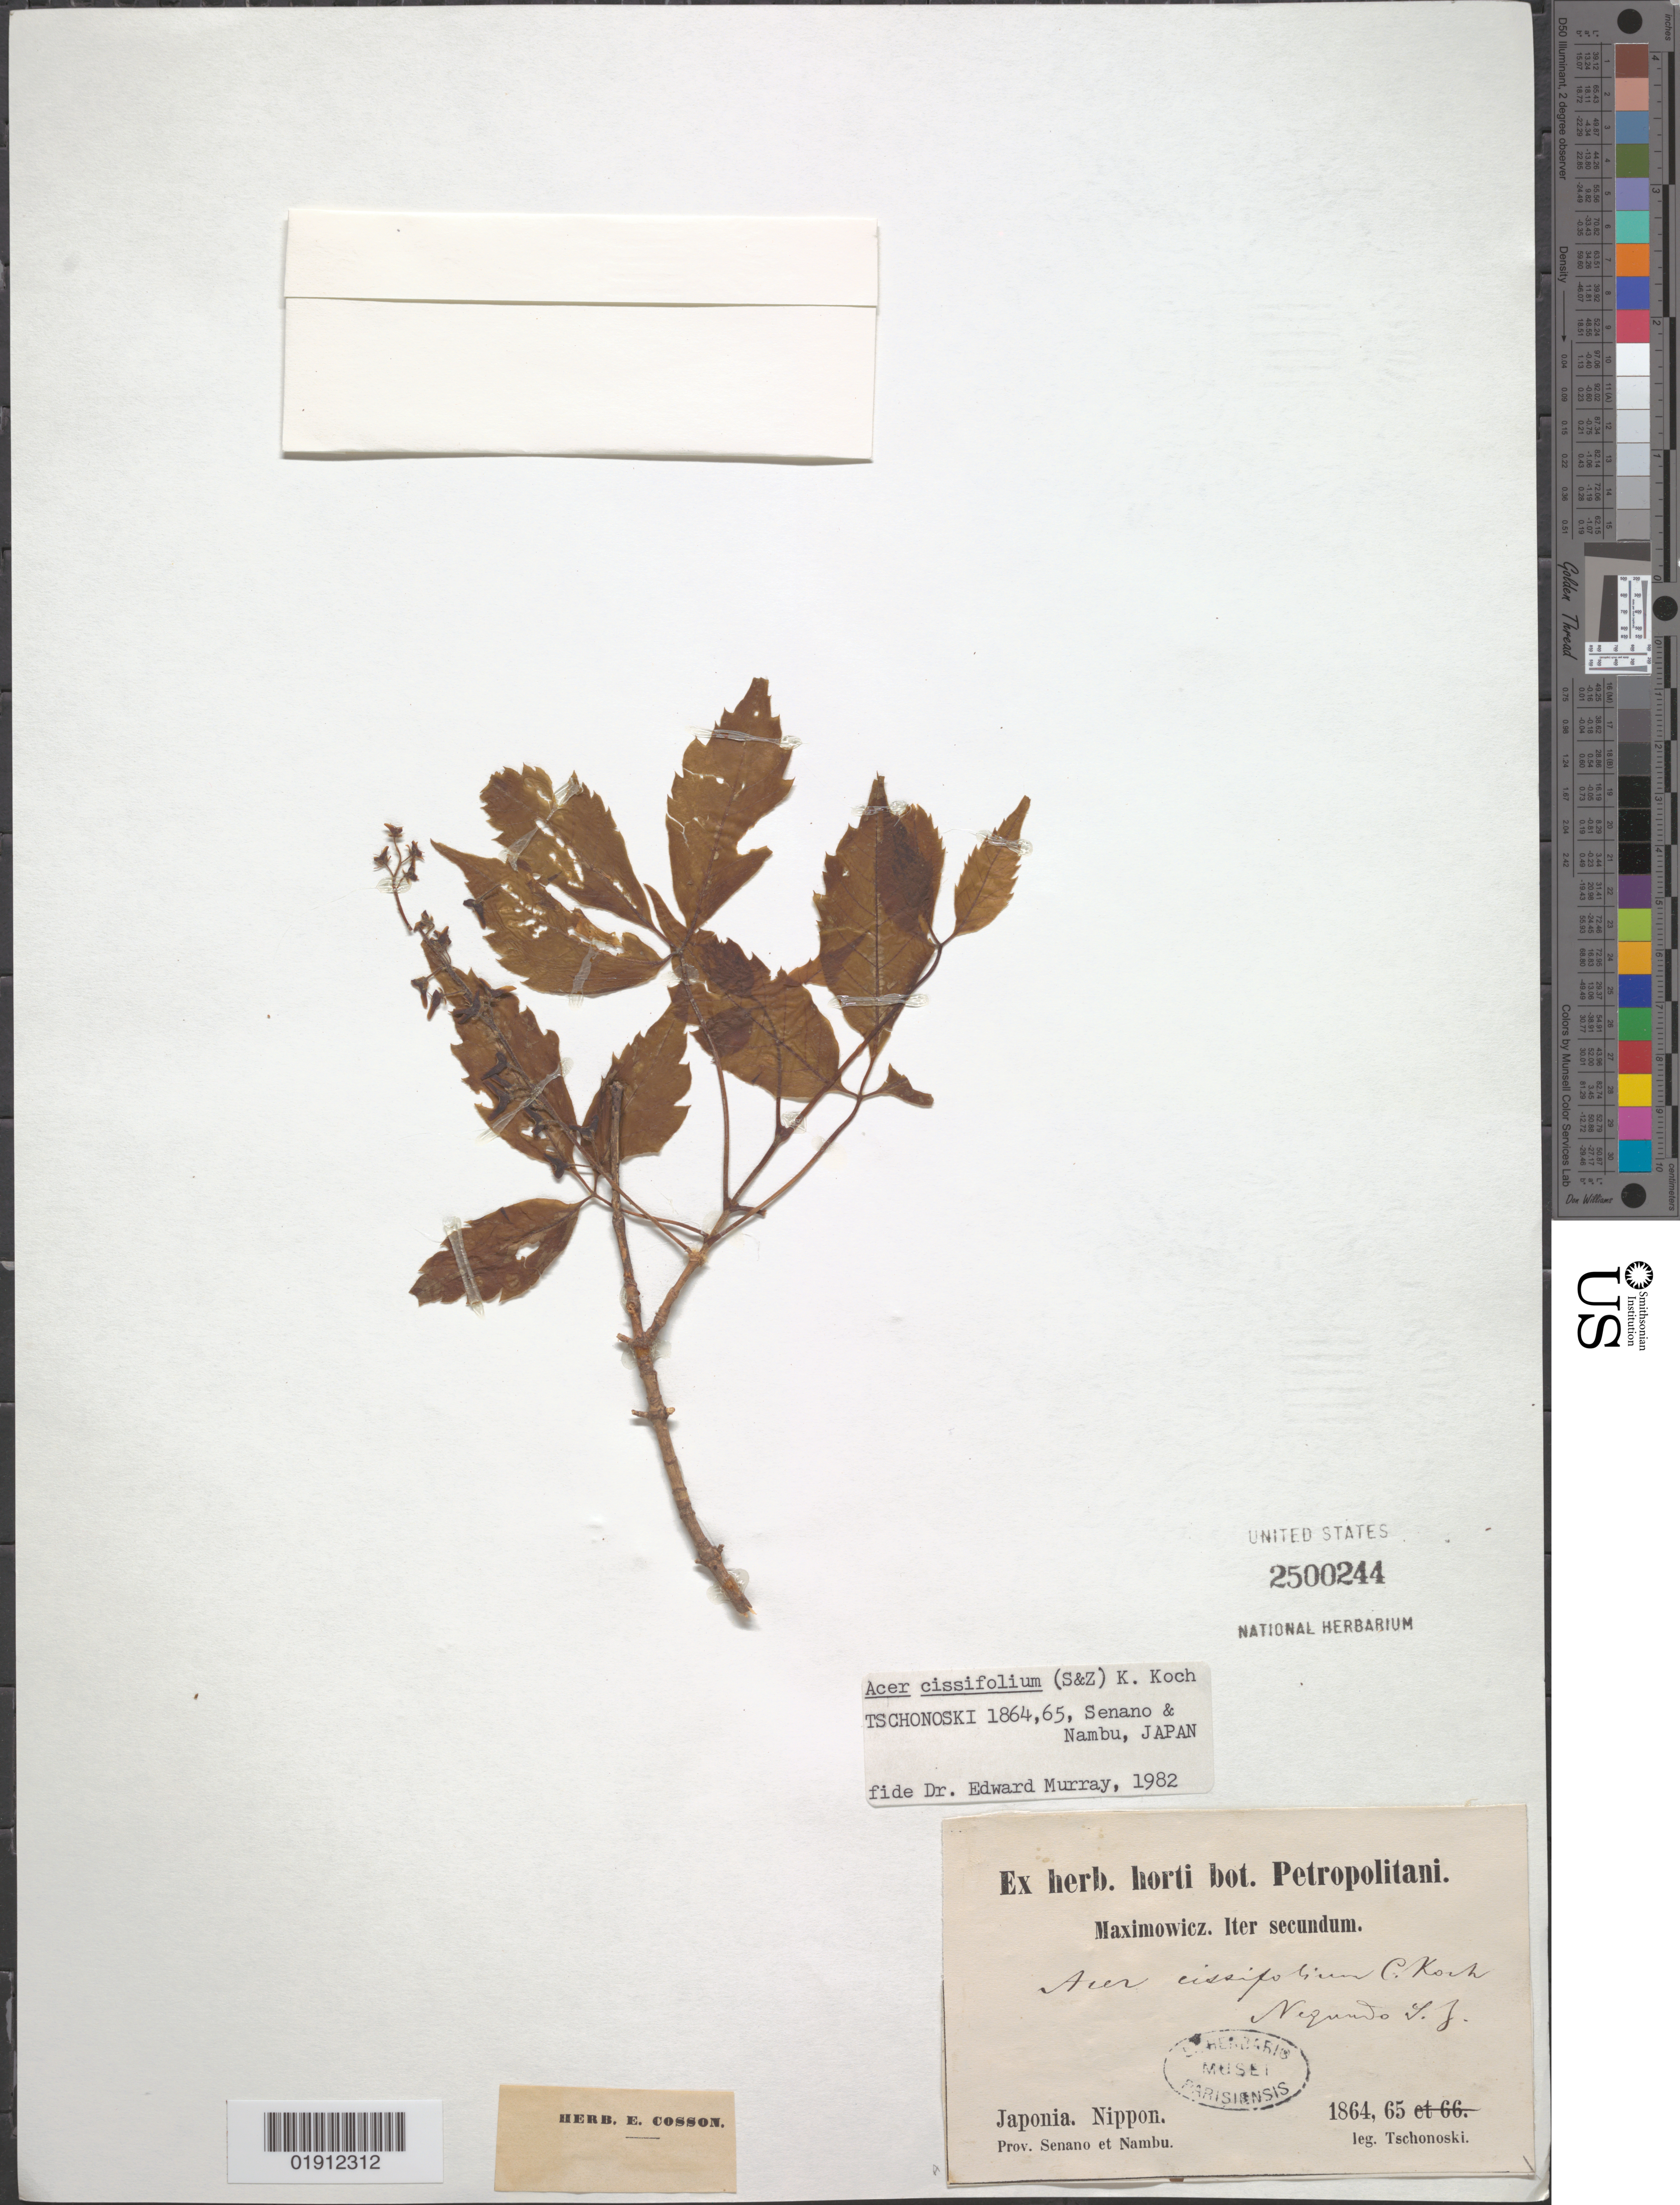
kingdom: Plantae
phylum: Tracheophyta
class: Magnoliopsida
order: Sapindales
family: Sapindaceae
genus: Acer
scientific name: Acer cissifolium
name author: (Siebold & Zucc.) K. Koch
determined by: Murray, Edward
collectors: S. Tschonoski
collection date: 1864/1865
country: Japan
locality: Prov. Senano et Nambu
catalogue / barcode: US 2500244